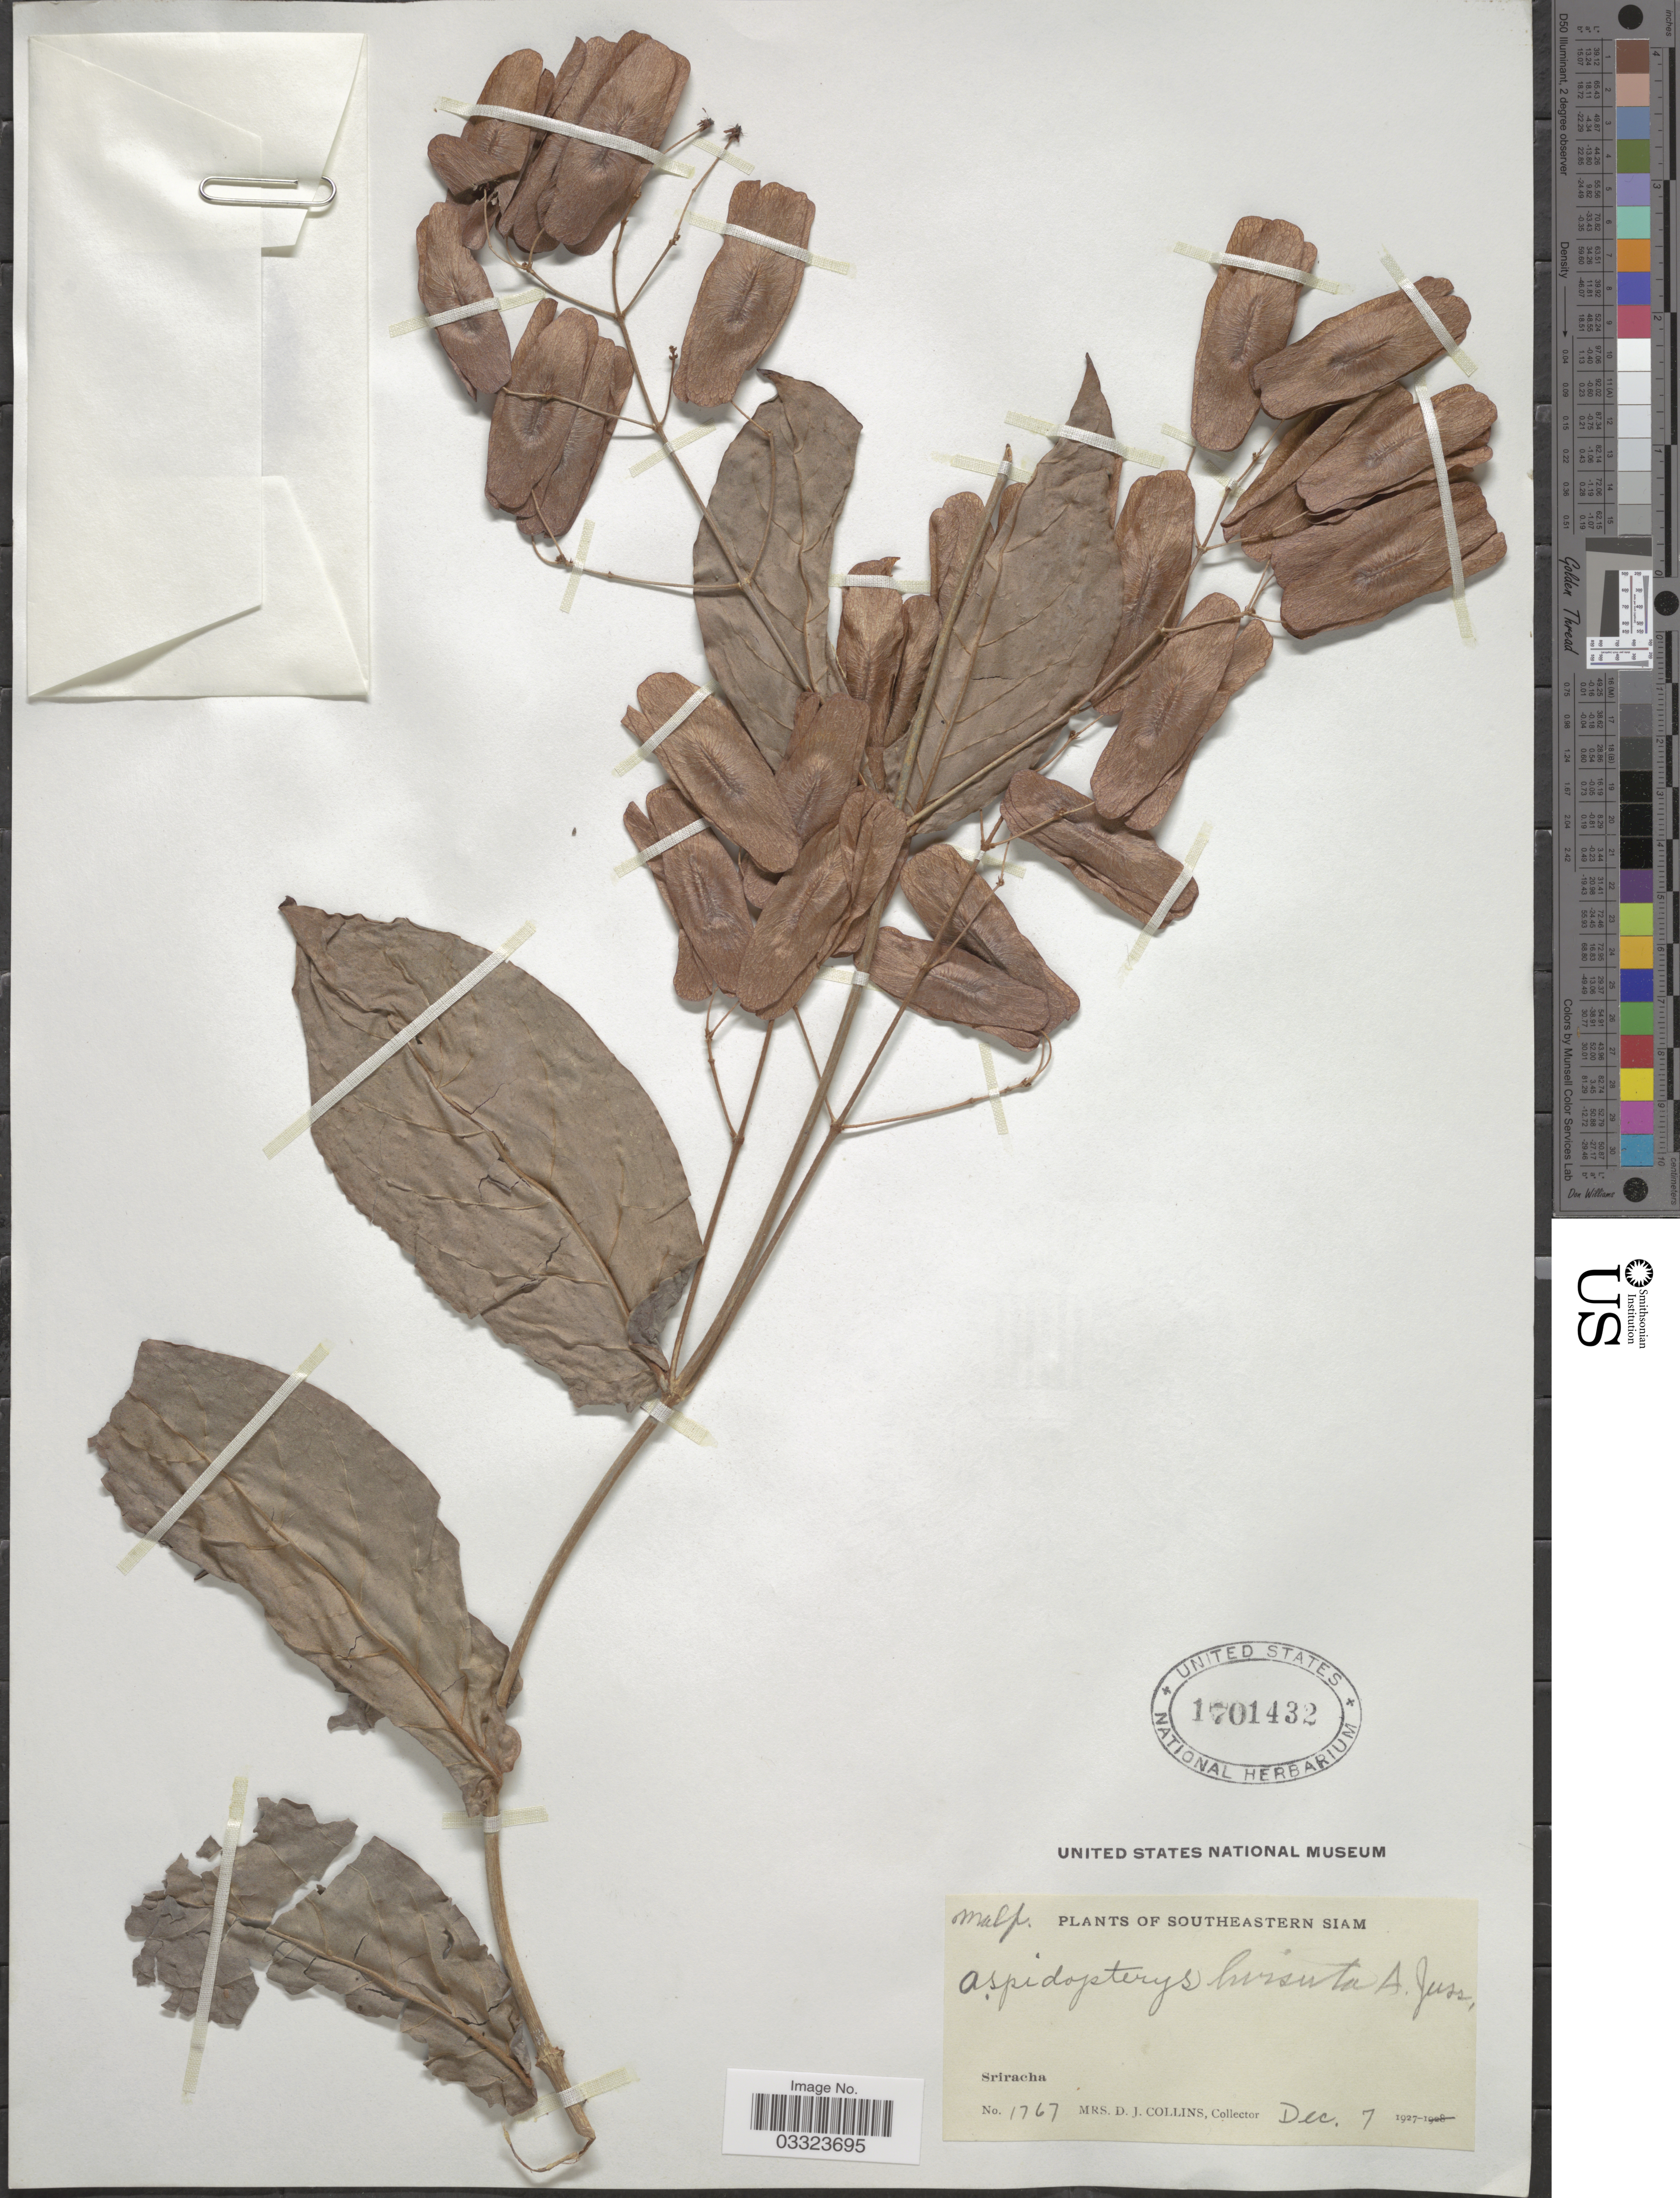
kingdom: Plantae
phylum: Tracheophyta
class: Magnoliopsida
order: Malpighiales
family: Malpighiaceae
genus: Aspidopterys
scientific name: Aspidopterys hirsuta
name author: A. Juss.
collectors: Mrs. D. J. Collins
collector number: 1767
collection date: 1927-12-07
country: Thailand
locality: Southeastern Siam. Sriracha.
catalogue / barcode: US 1701432